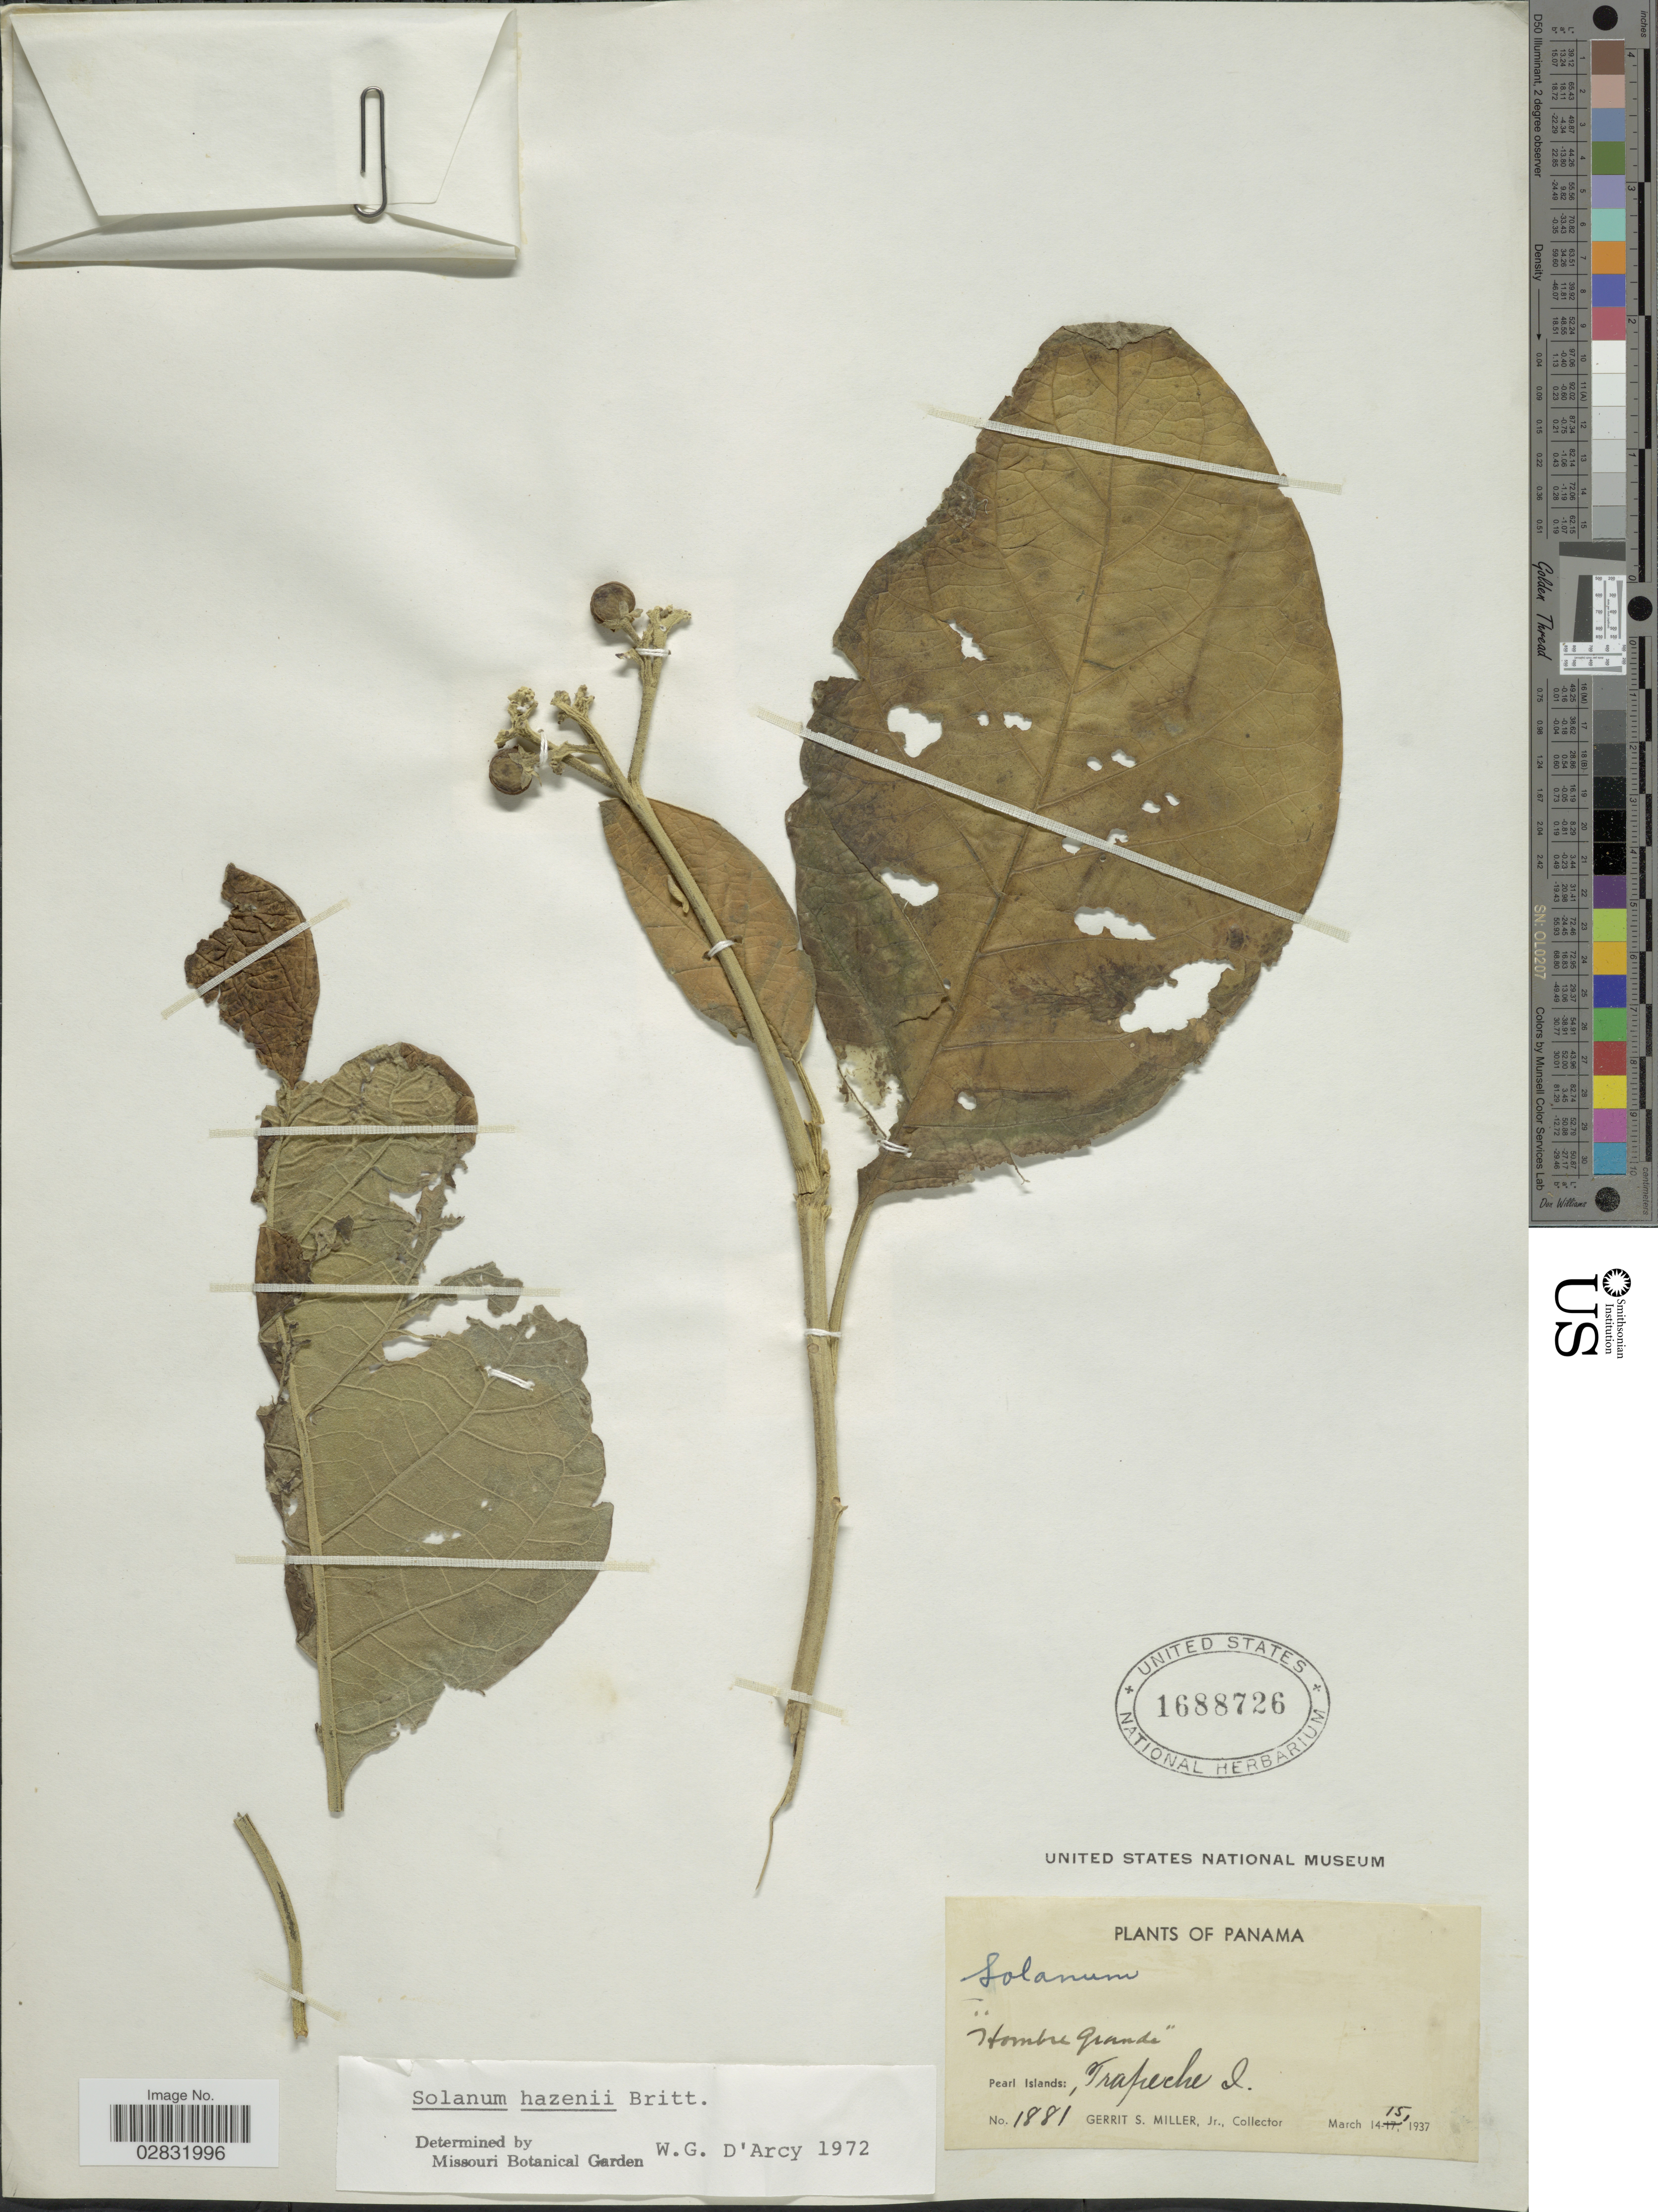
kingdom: Plantae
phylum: Tracheophyta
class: Magnoliopsida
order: Solanales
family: Solanaceae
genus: Solanum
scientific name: Solanum hazenii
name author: Britton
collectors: G. S. Miller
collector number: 1881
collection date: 1937-03-15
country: Panama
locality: Pearl Islands: Trapeche I.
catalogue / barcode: US 1688726